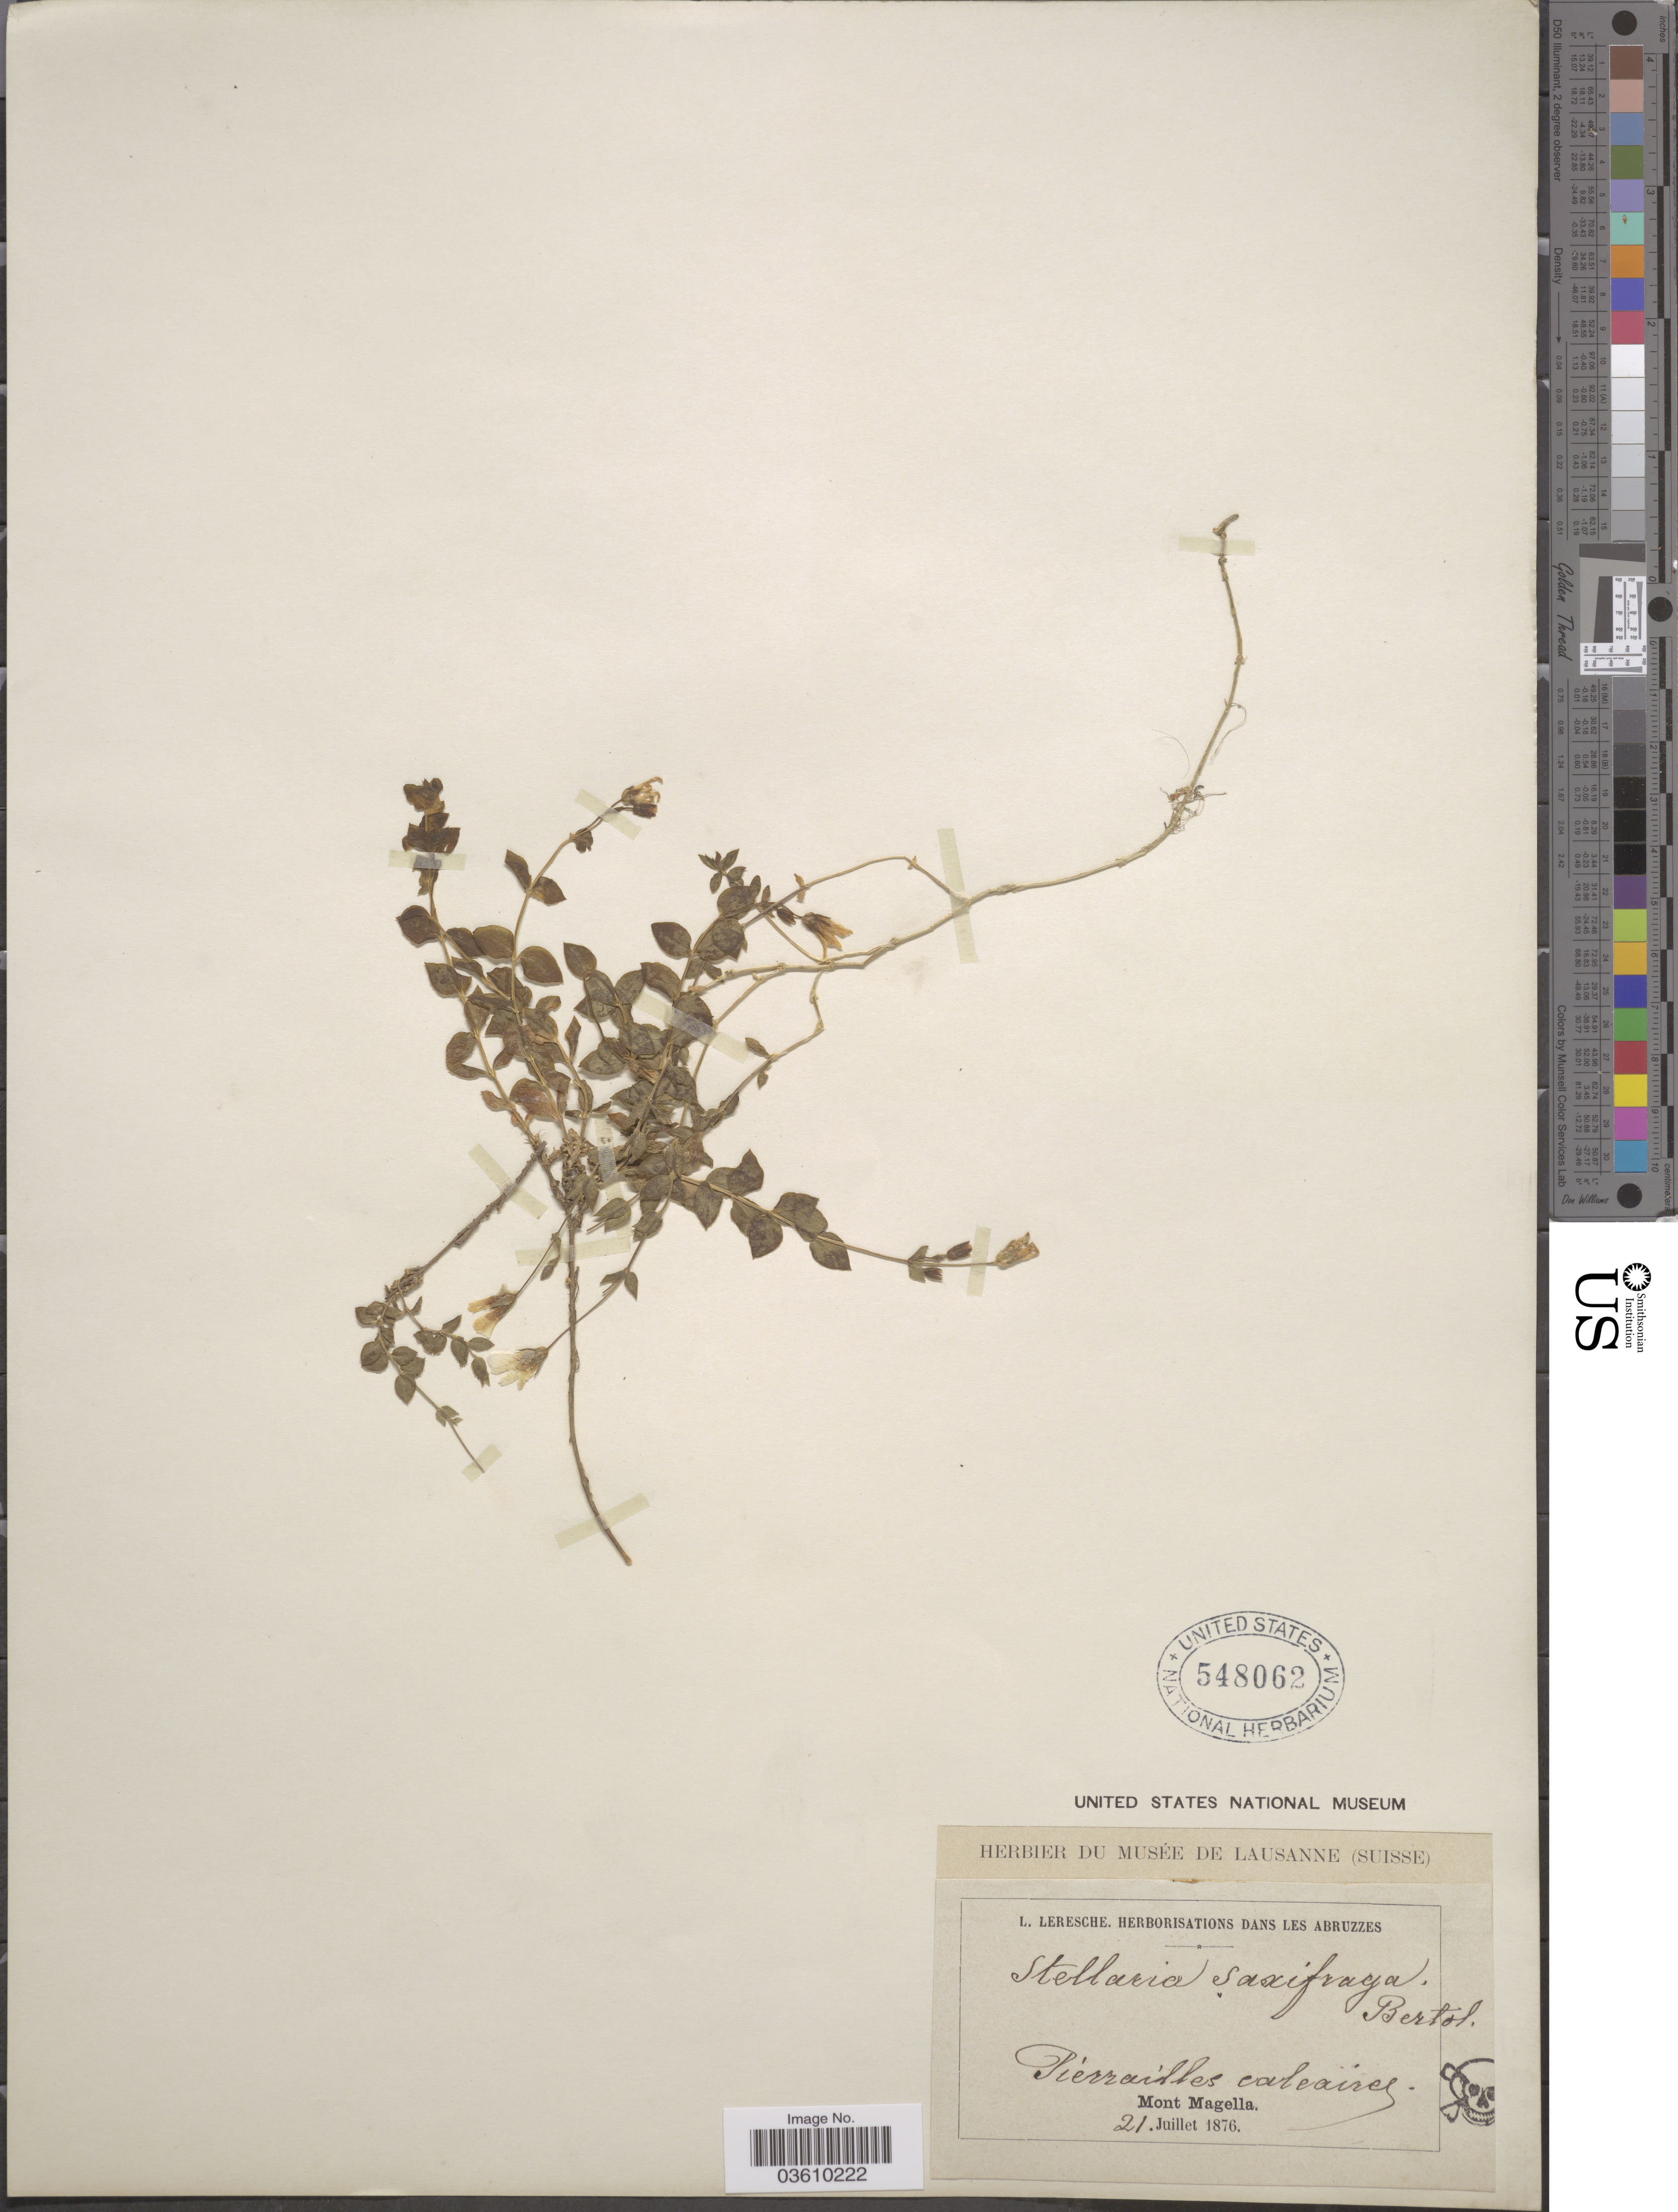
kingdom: Plantae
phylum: Tracheophyta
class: Magnoliopsida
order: Caryophyllales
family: Caryophyllaceae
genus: Stellaria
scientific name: Stellaria saxifraga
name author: Bertol.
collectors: L. Leresche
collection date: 1876-07-21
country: Italy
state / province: Abruzzo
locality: Mont Magella.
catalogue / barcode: US 548062